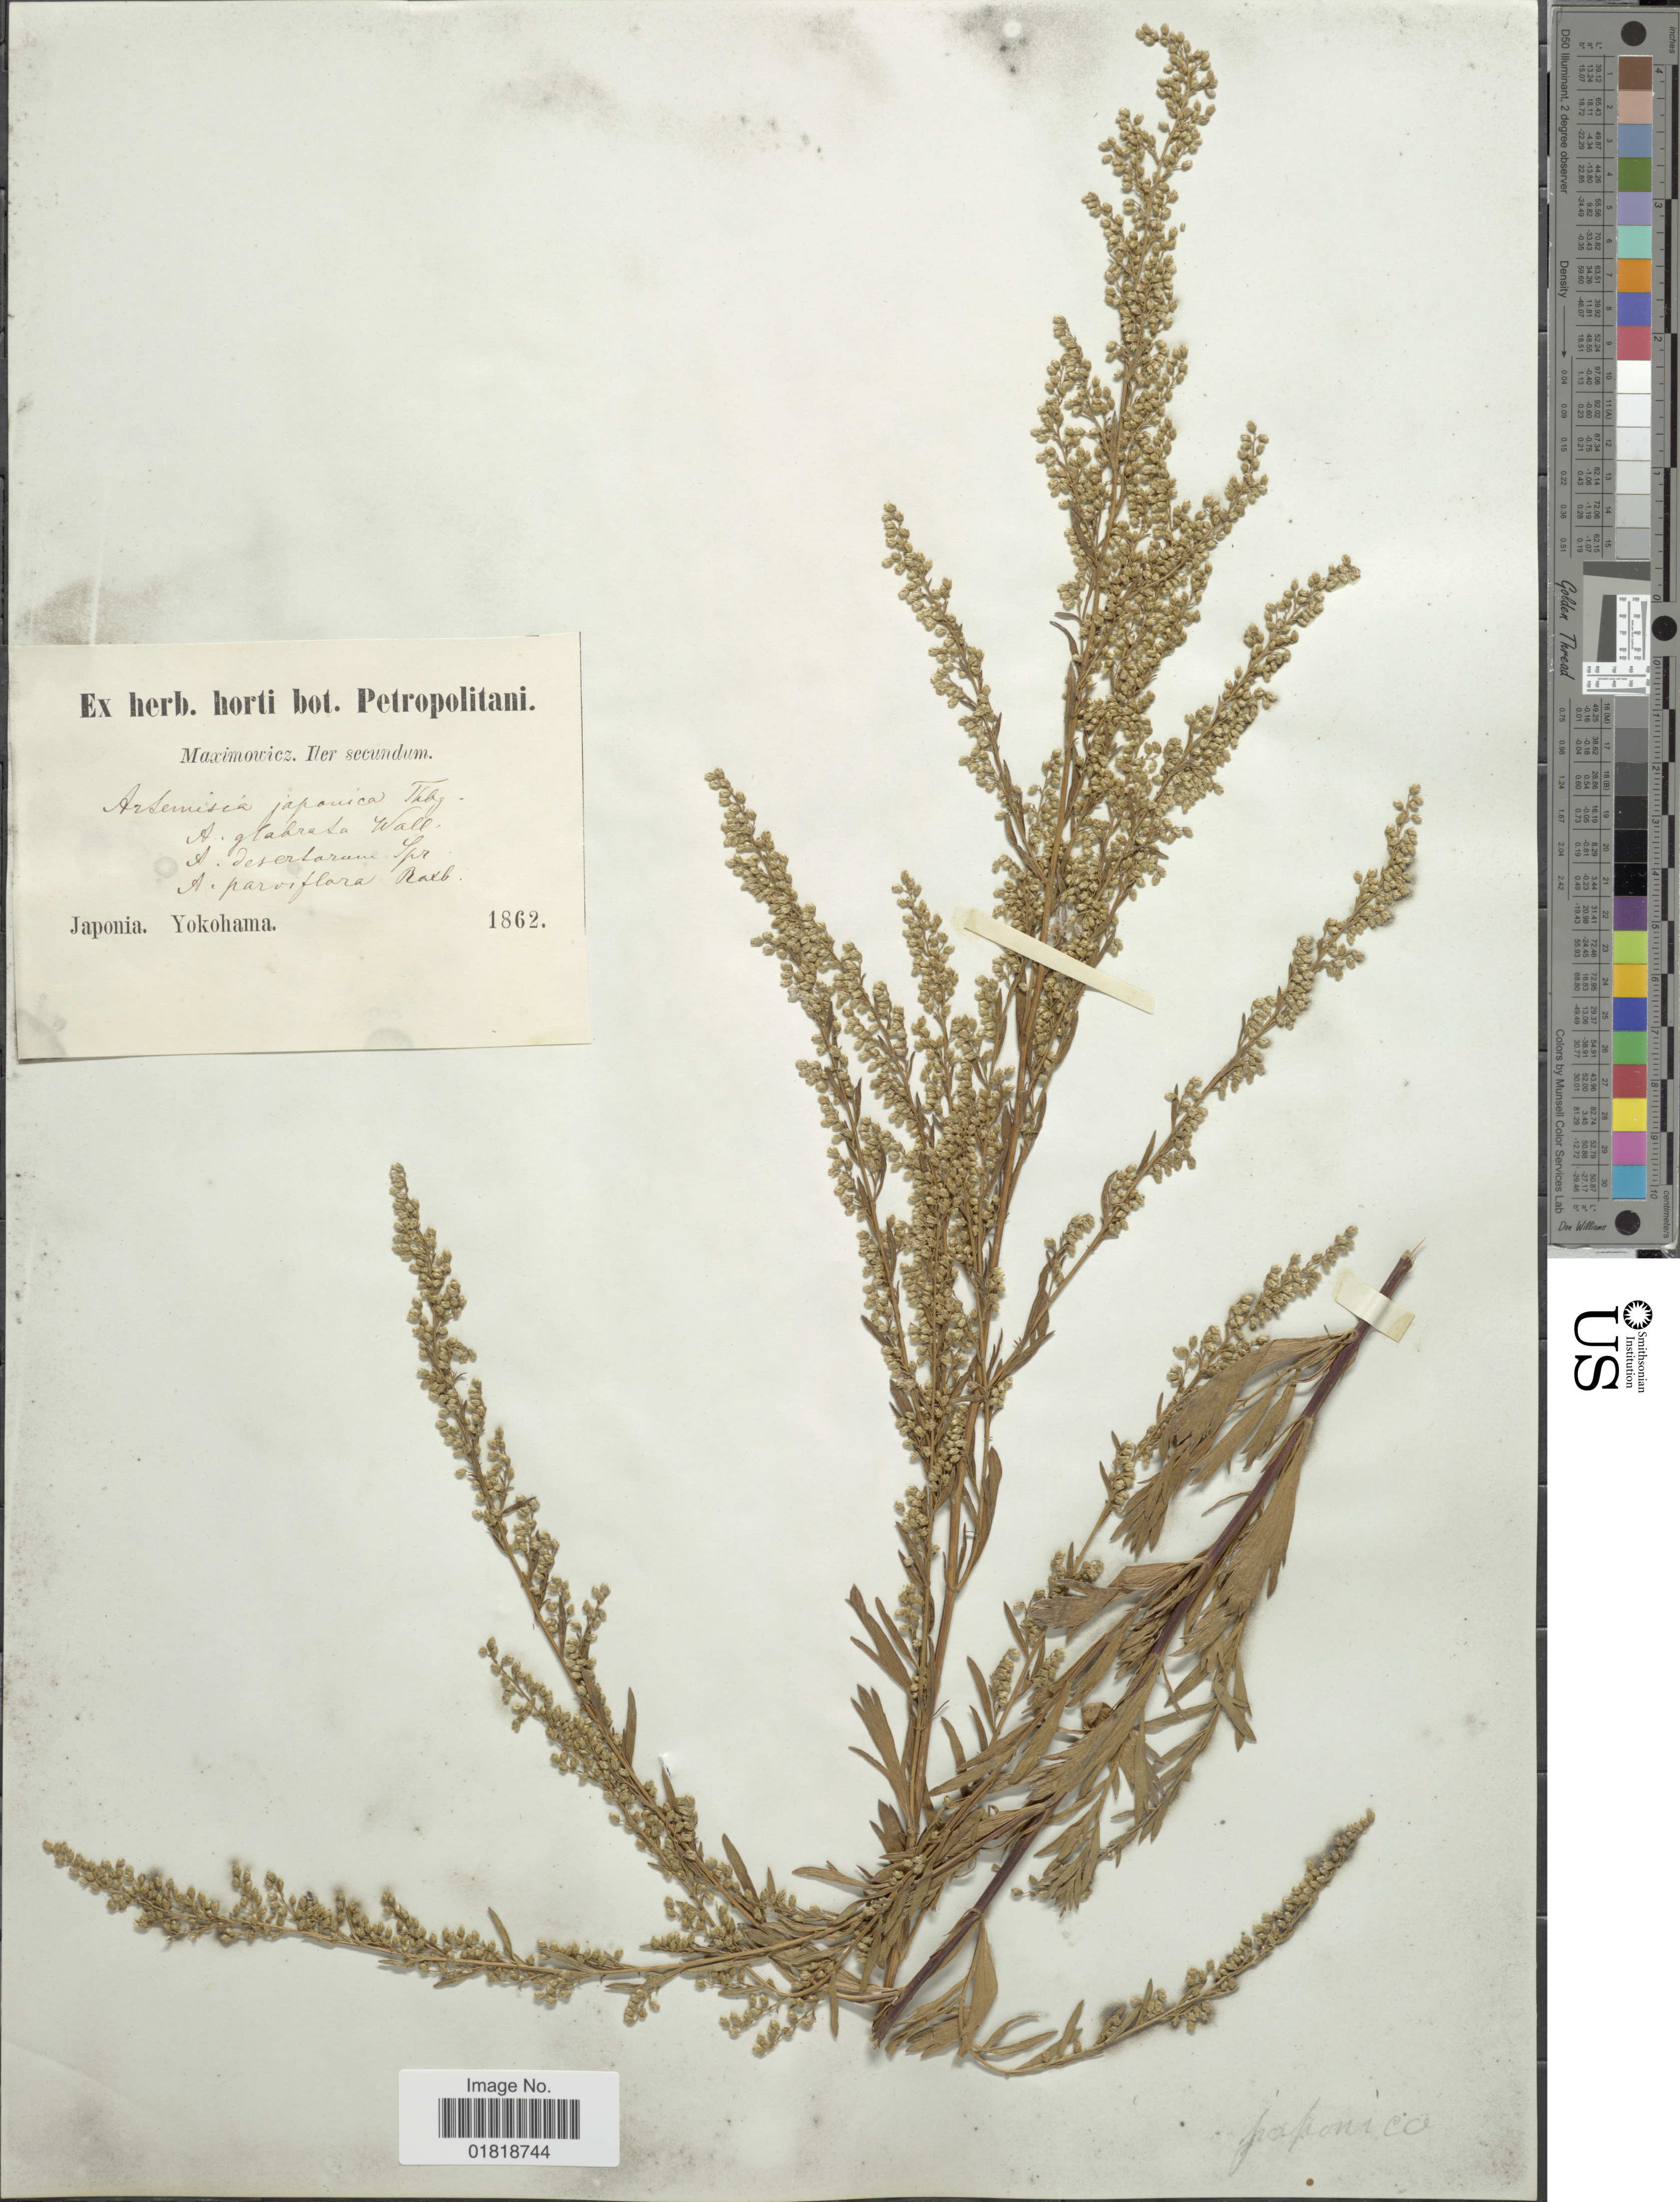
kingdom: Plantae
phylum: Tracheophyta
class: Magnoliopsida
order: Asterales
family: Asteraceae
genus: Artemisia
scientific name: Artemisia japonica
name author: Thunb.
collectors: Maximowicz, --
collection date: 1862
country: Japan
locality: Yokohama